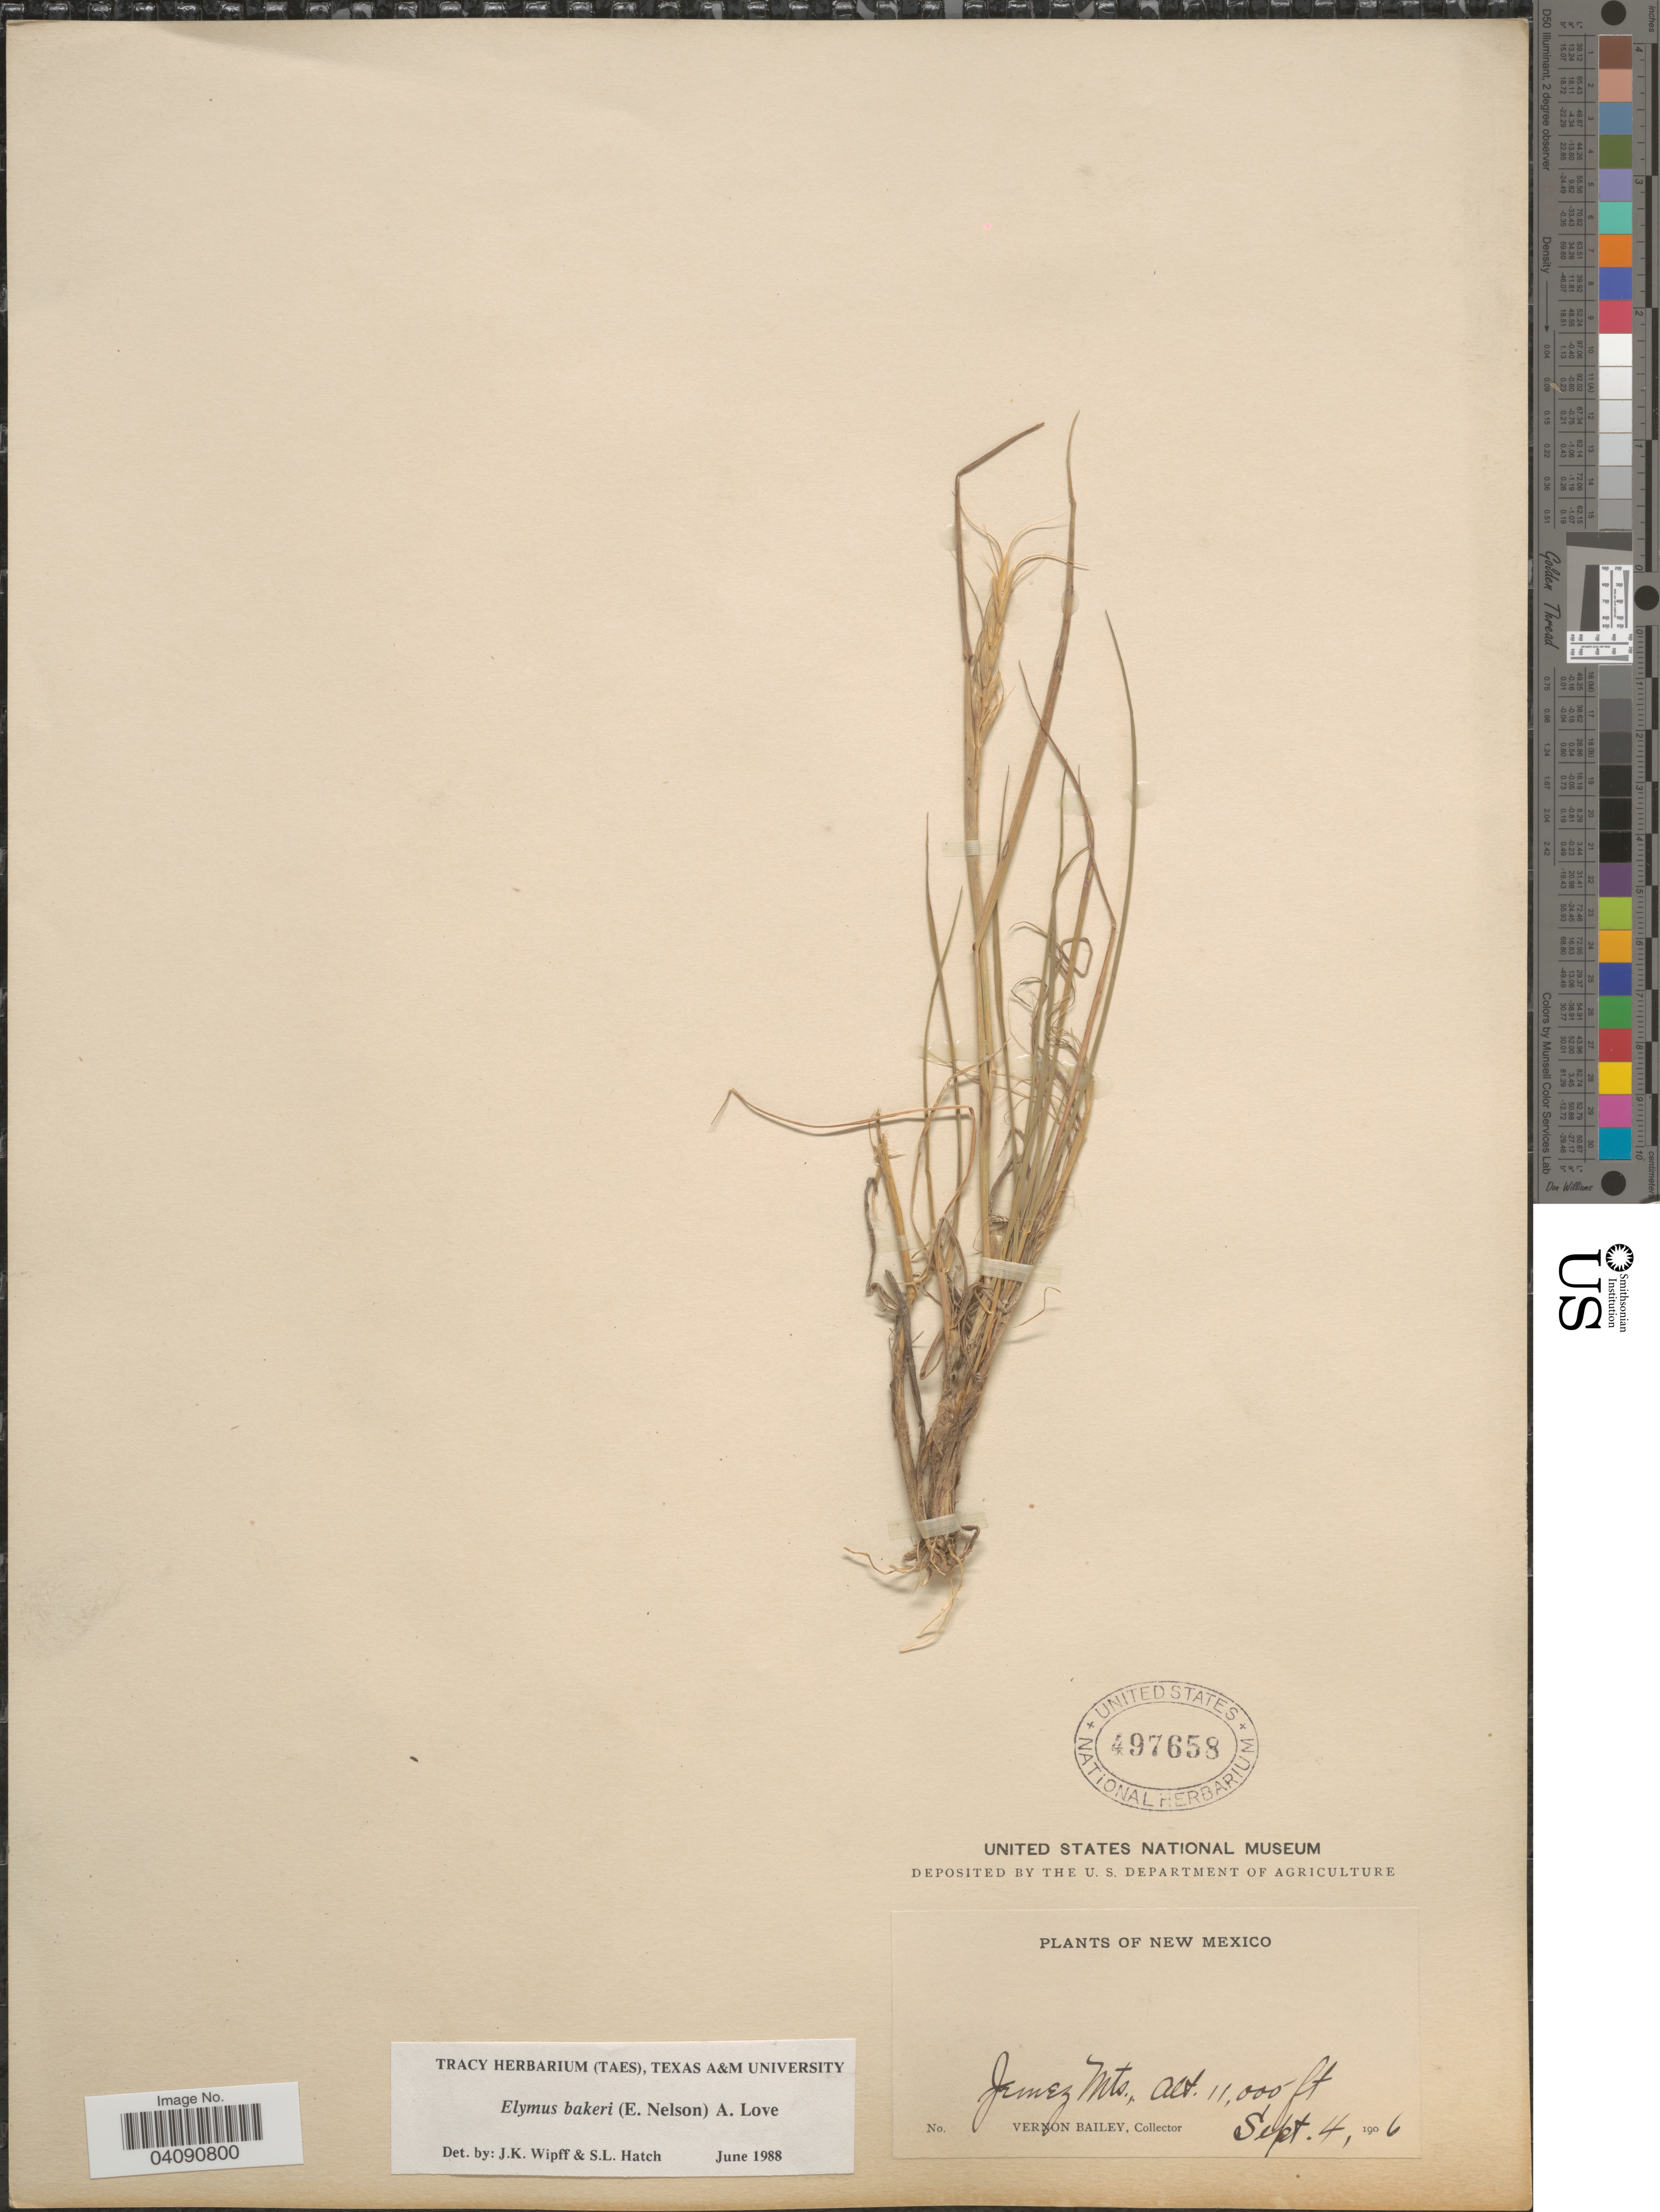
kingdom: Plantae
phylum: Tracheophyta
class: Liliopsida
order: Poales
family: Poaceae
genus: Elymus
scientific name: Elymus bakeri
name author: (E.E. Nelson) Á. Löve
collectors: V. O. Bailey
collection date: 1906-09-04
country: United States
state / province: New Mexico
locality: Jemez Mts.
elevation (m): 3353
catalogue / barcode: US 497658